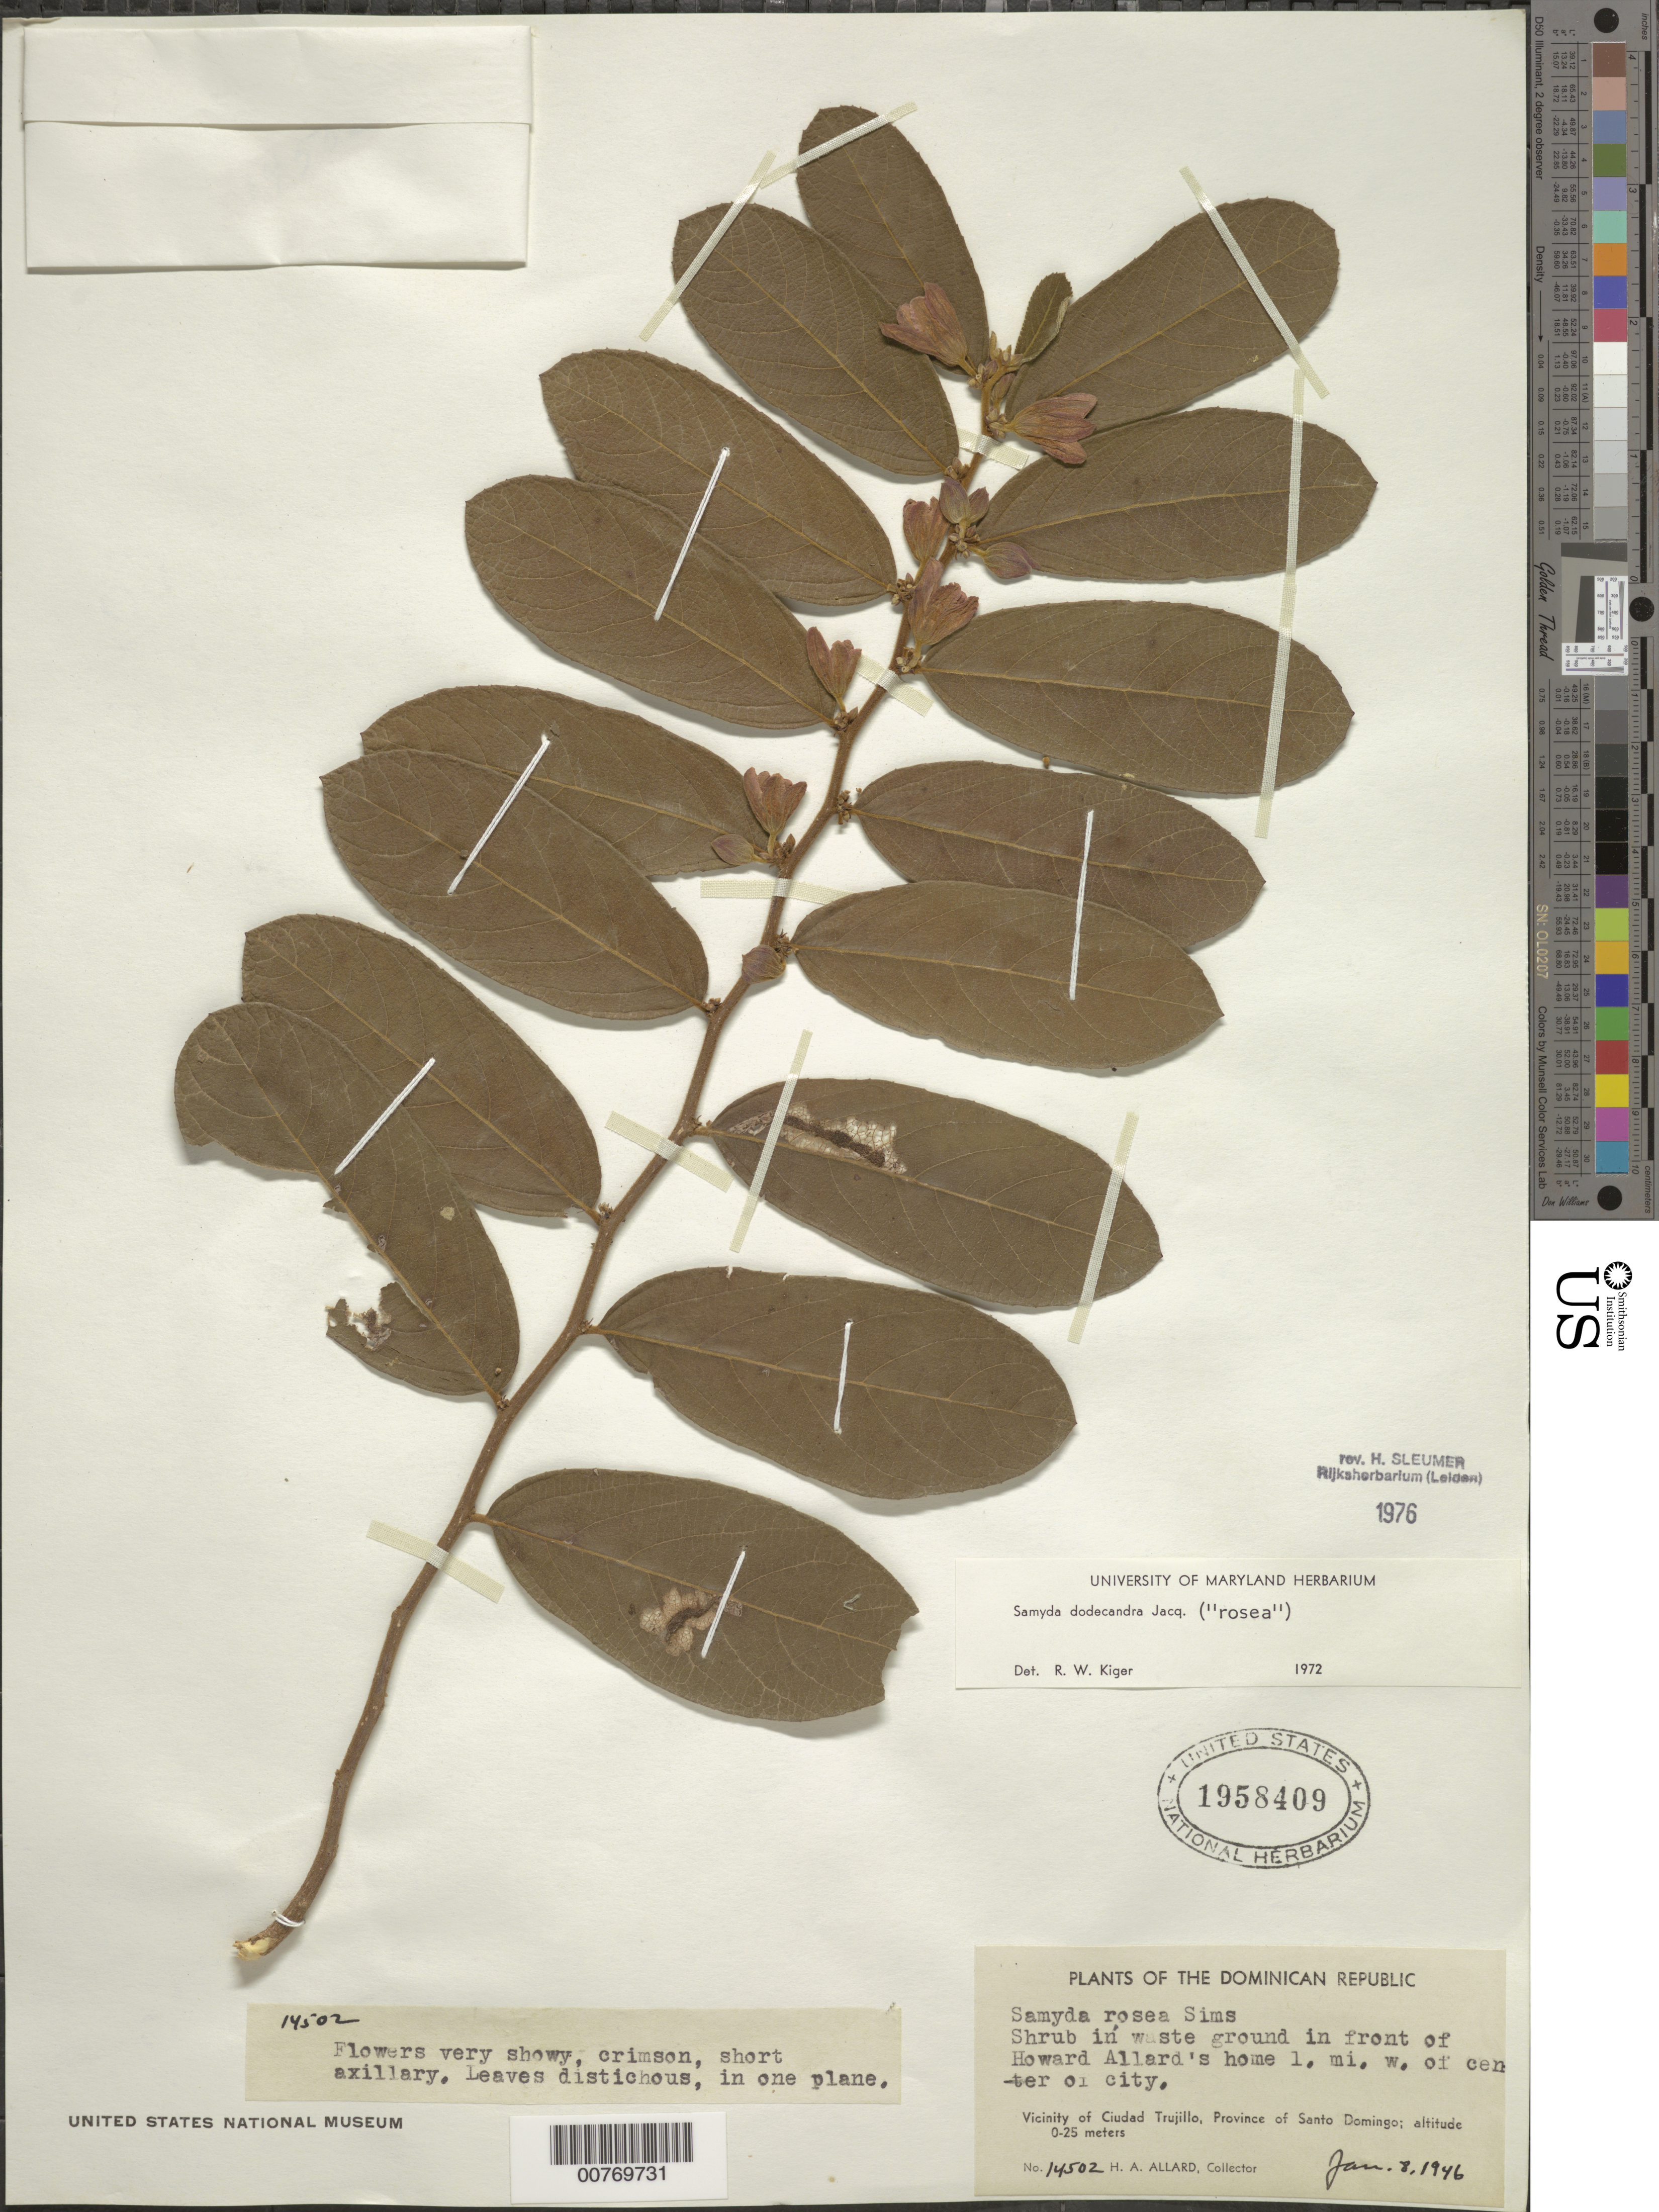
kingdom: Plantae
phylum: Tracheophyta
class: Magnoliopsida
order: Malpighiales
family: Salicaceae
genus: Casearia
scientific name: Casearia dodecandra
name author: (Jacq.) T. Samar. & M.H. Alford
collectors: H. A. Allard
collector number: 14502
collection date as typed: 08 Jan 1946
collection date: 1946-01-08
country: Dominican Republic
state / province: Santo Domingo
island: Hispaniola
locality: Vicinity of Ciudad Trujillo; 1 mile W. of center of city.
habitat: Waste ground in front of Howard Allard's home.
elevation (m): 0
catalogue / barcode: US 1958409